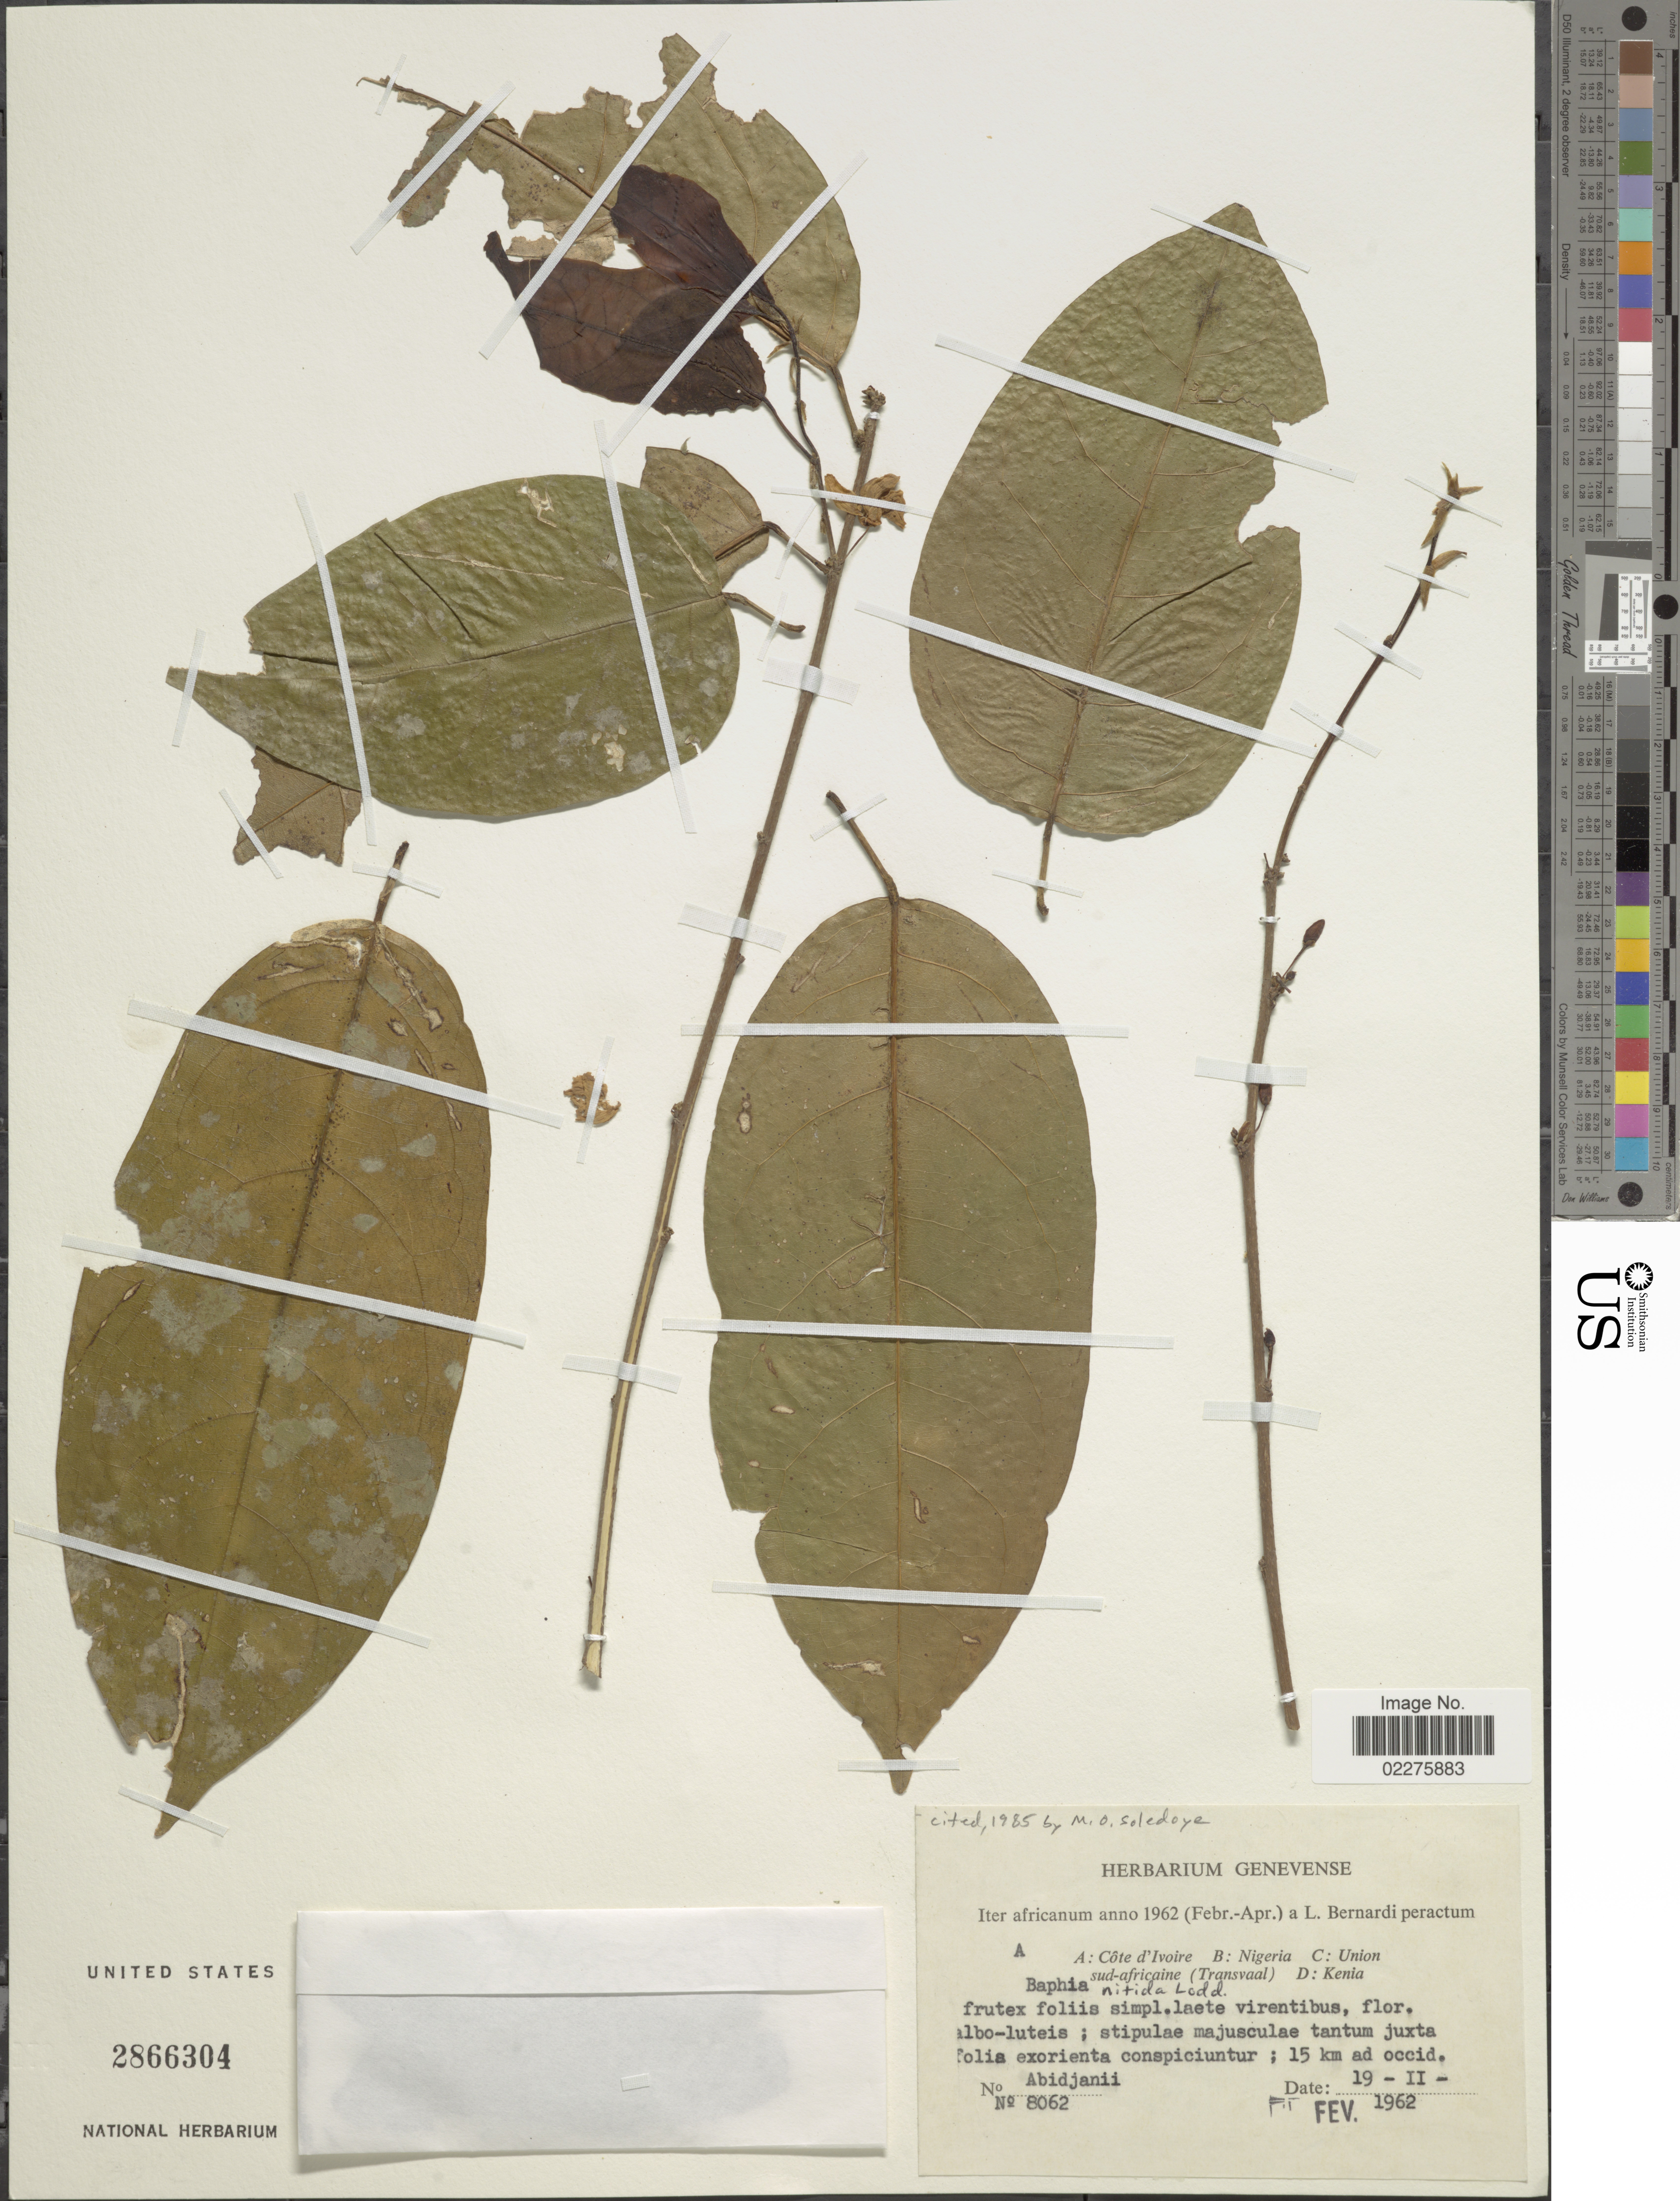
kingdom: Plantae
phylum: Tracheophyta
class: Magnoliopsida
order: Fabales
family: Fabaceae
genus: Baphia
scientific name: Baphia nitida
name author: Lodd.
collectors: L. Bernardi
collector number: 8062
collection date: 1962-02-19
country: Ivory Coast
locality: Africanum, Cote d'Ivoire, 15 km ad occid. Abidjanii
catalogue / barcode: US 2866304